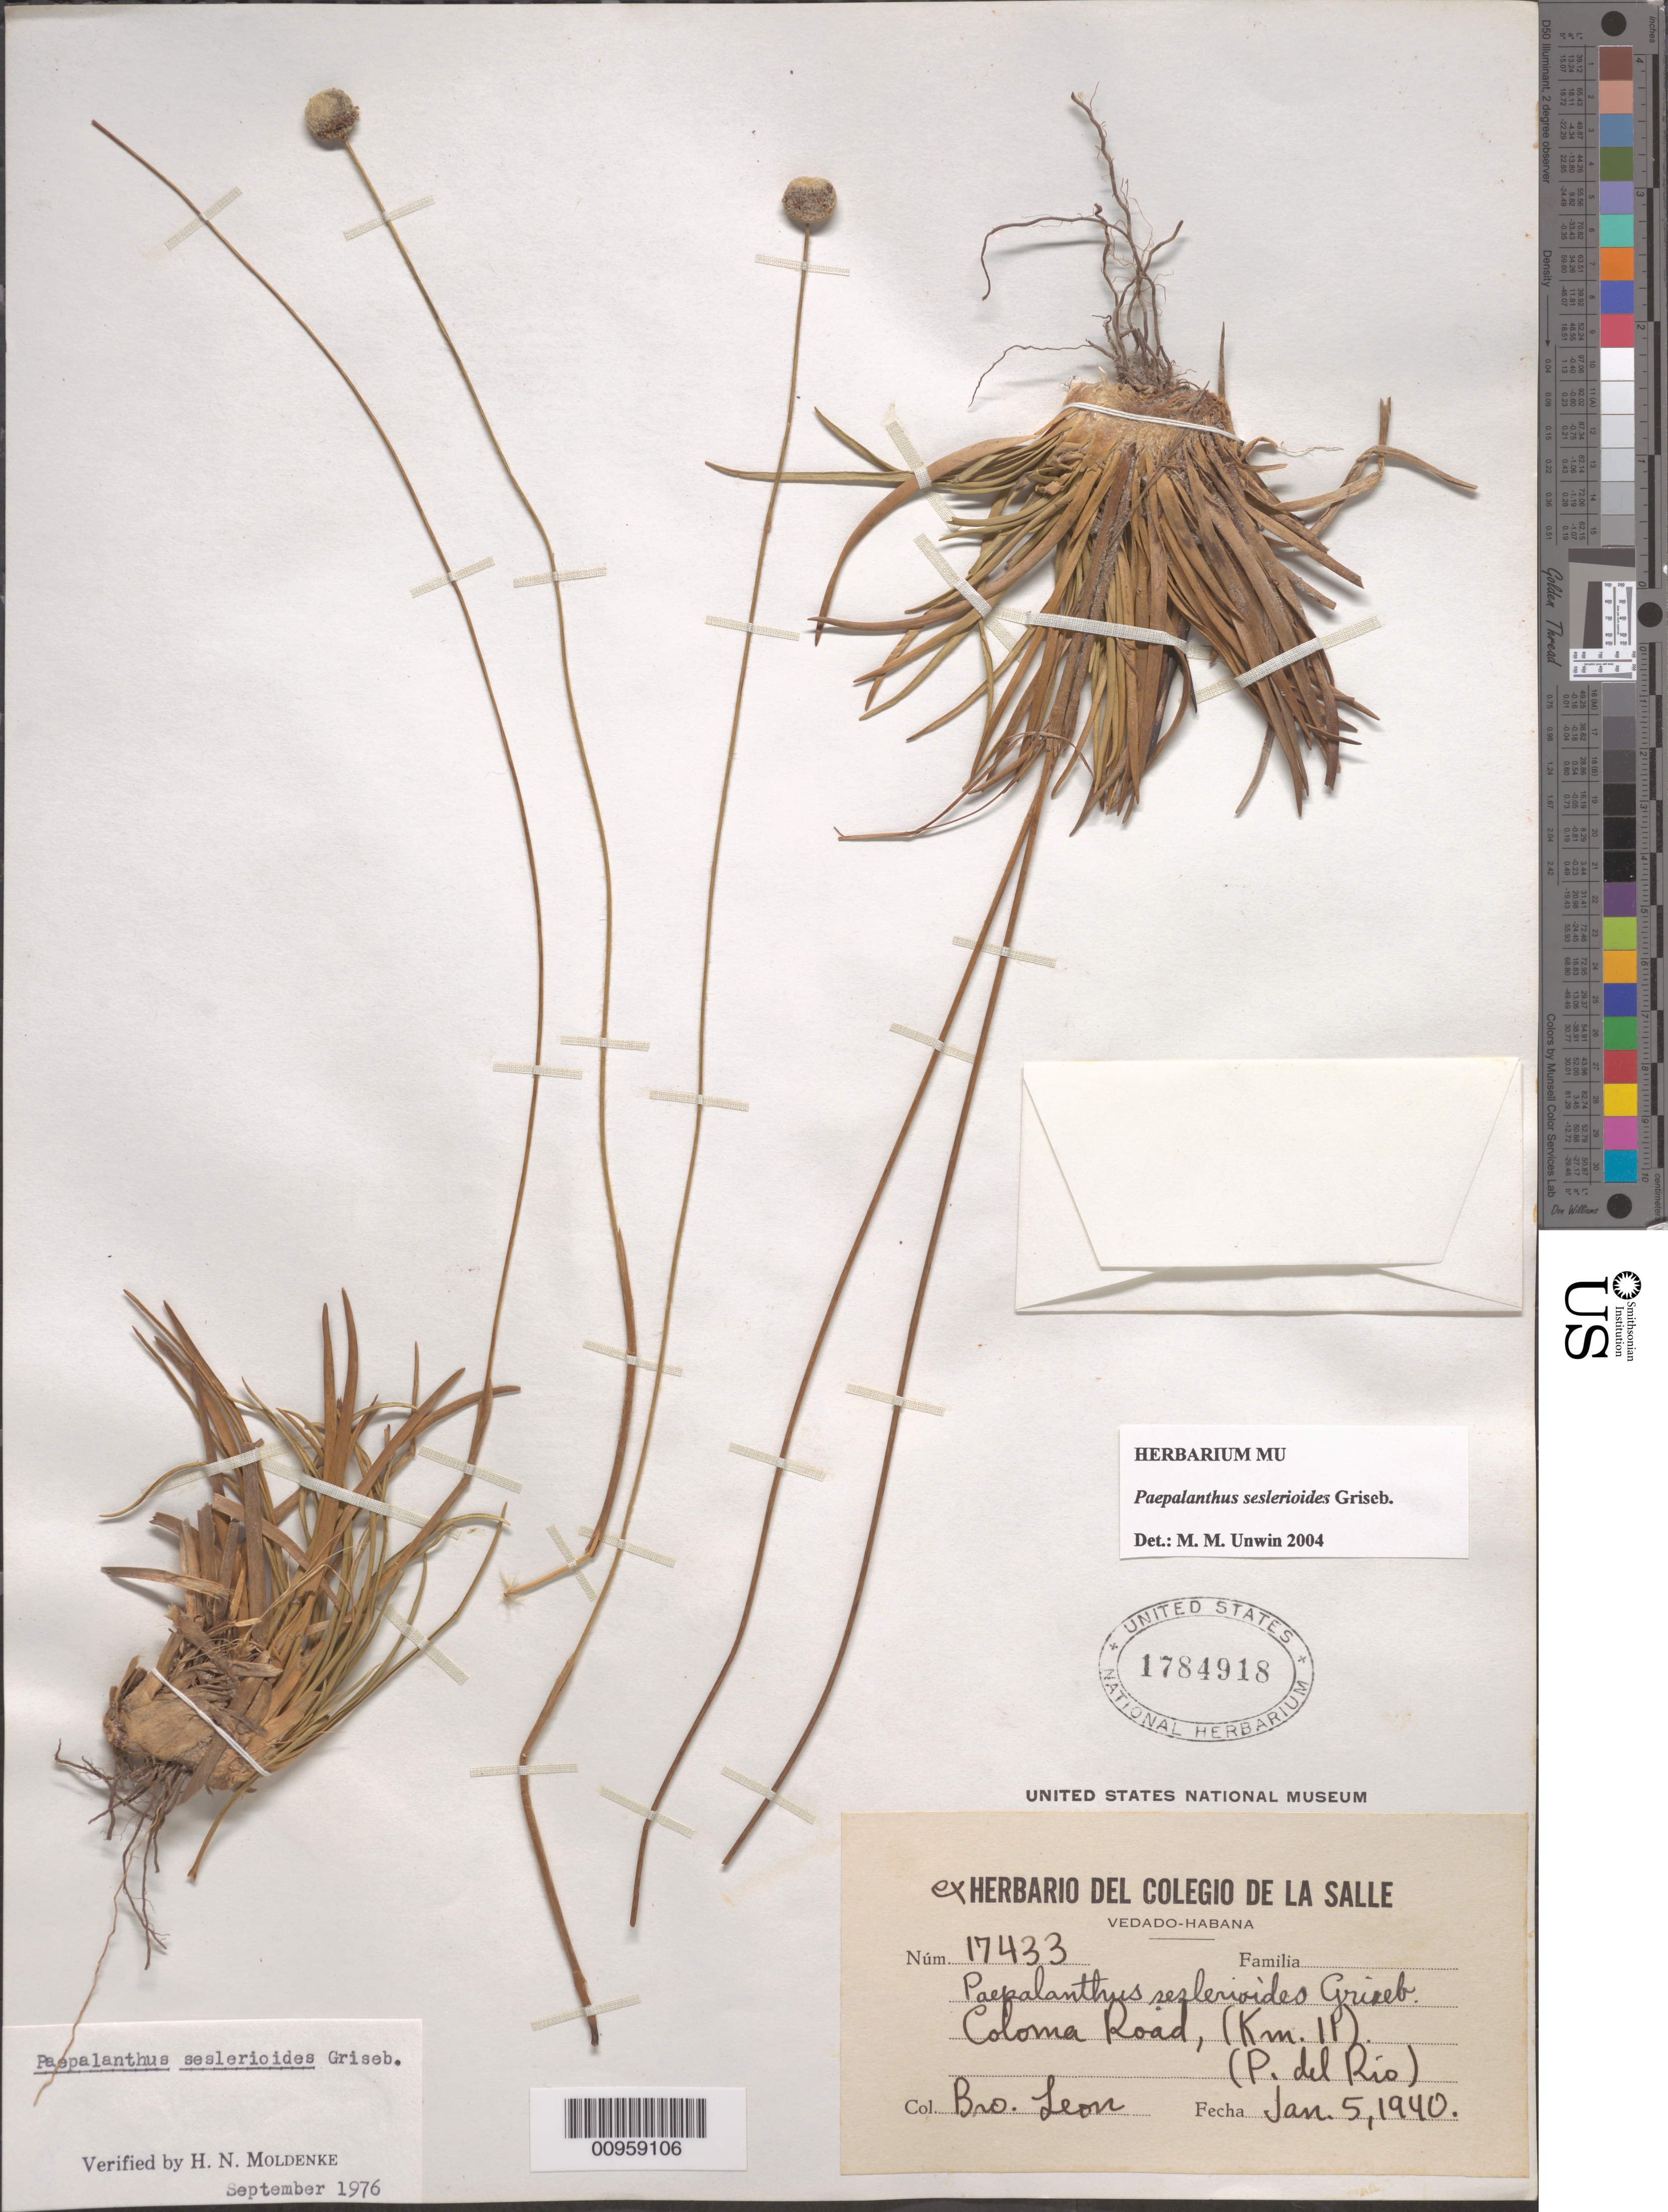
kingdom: Plantae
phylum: Tracheophyta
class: Liliopsida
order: Poales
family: Eriocaulaceae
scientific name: Giuliettia seslerioides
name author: (Griseb.) Andrino & Sano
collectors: Bro. León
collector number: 17433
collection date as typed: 05 Jan 1940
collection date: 1940-01-05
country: Cuba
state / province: Pinar del Río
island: Cuba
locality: Coloma Road (Km 11)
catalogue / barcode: US 1784918